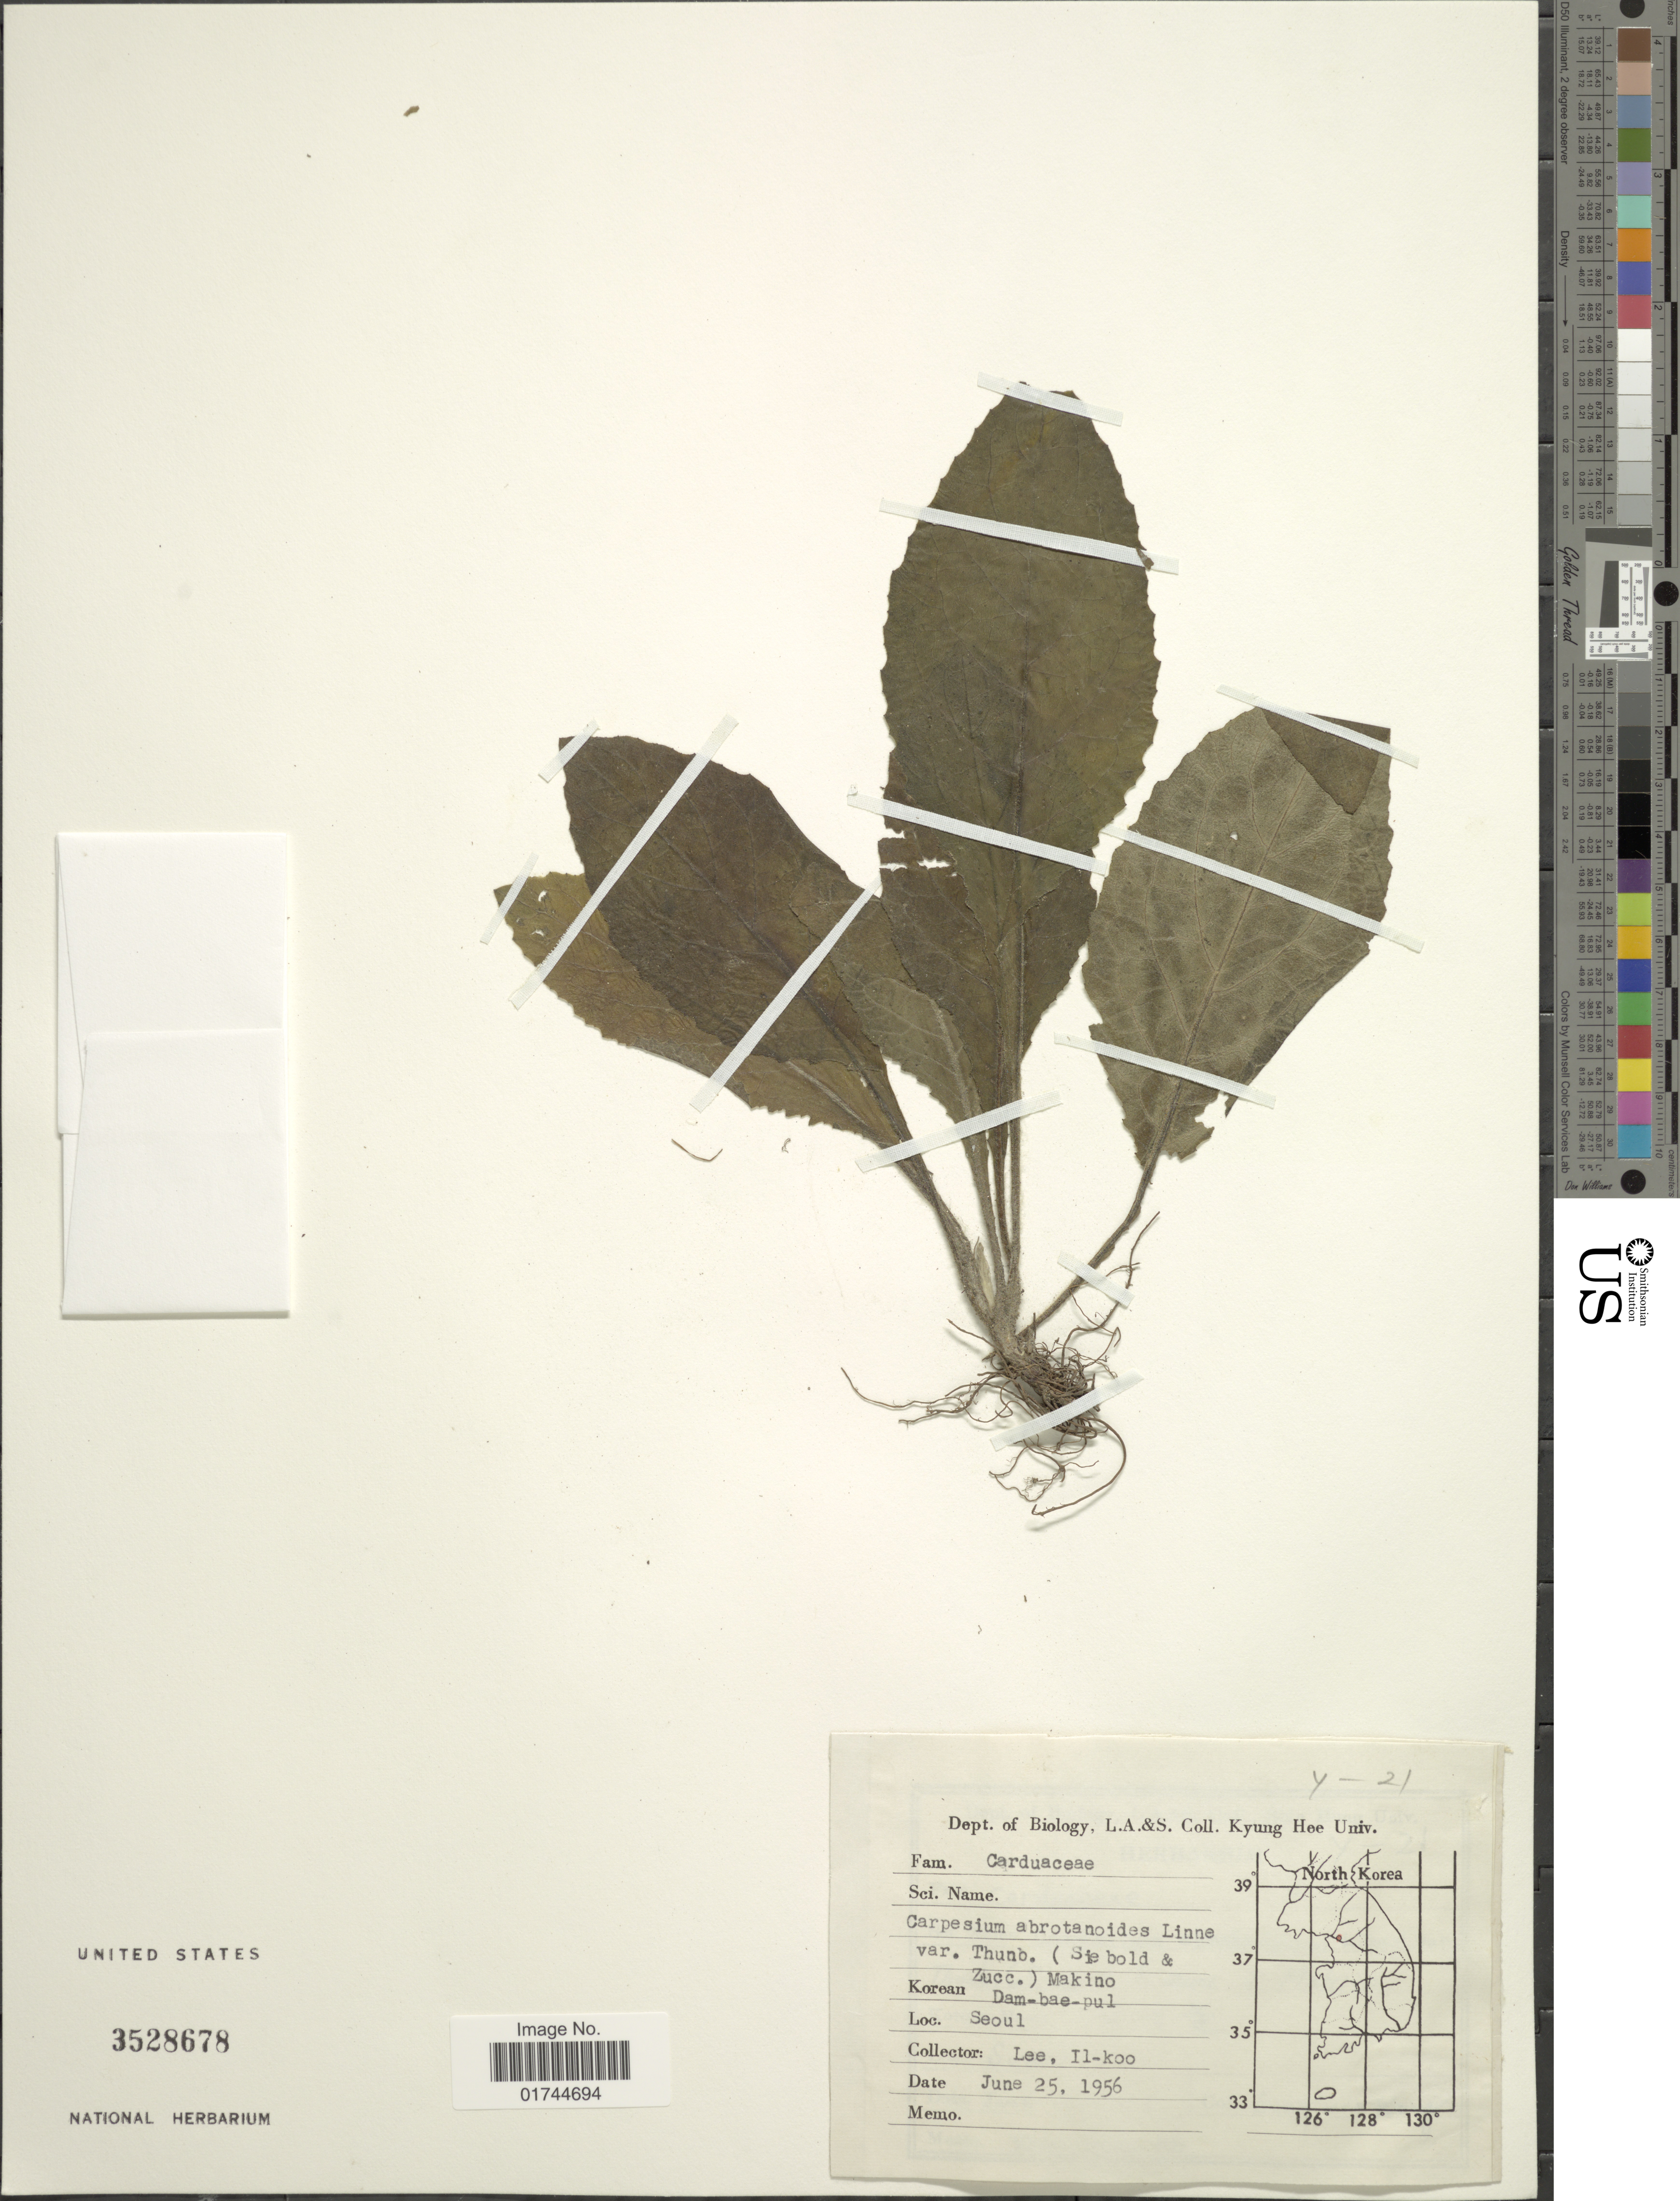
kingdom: Plantae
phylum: Tracheophyta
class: Magnoliopsida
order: Asterales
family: Asteraceae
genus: Carpesium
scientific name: Carpesium abrotanoides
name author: L.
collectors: I. Lee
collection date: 1956-06-25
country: South Korea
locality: Seoul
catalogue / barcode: US 3528678